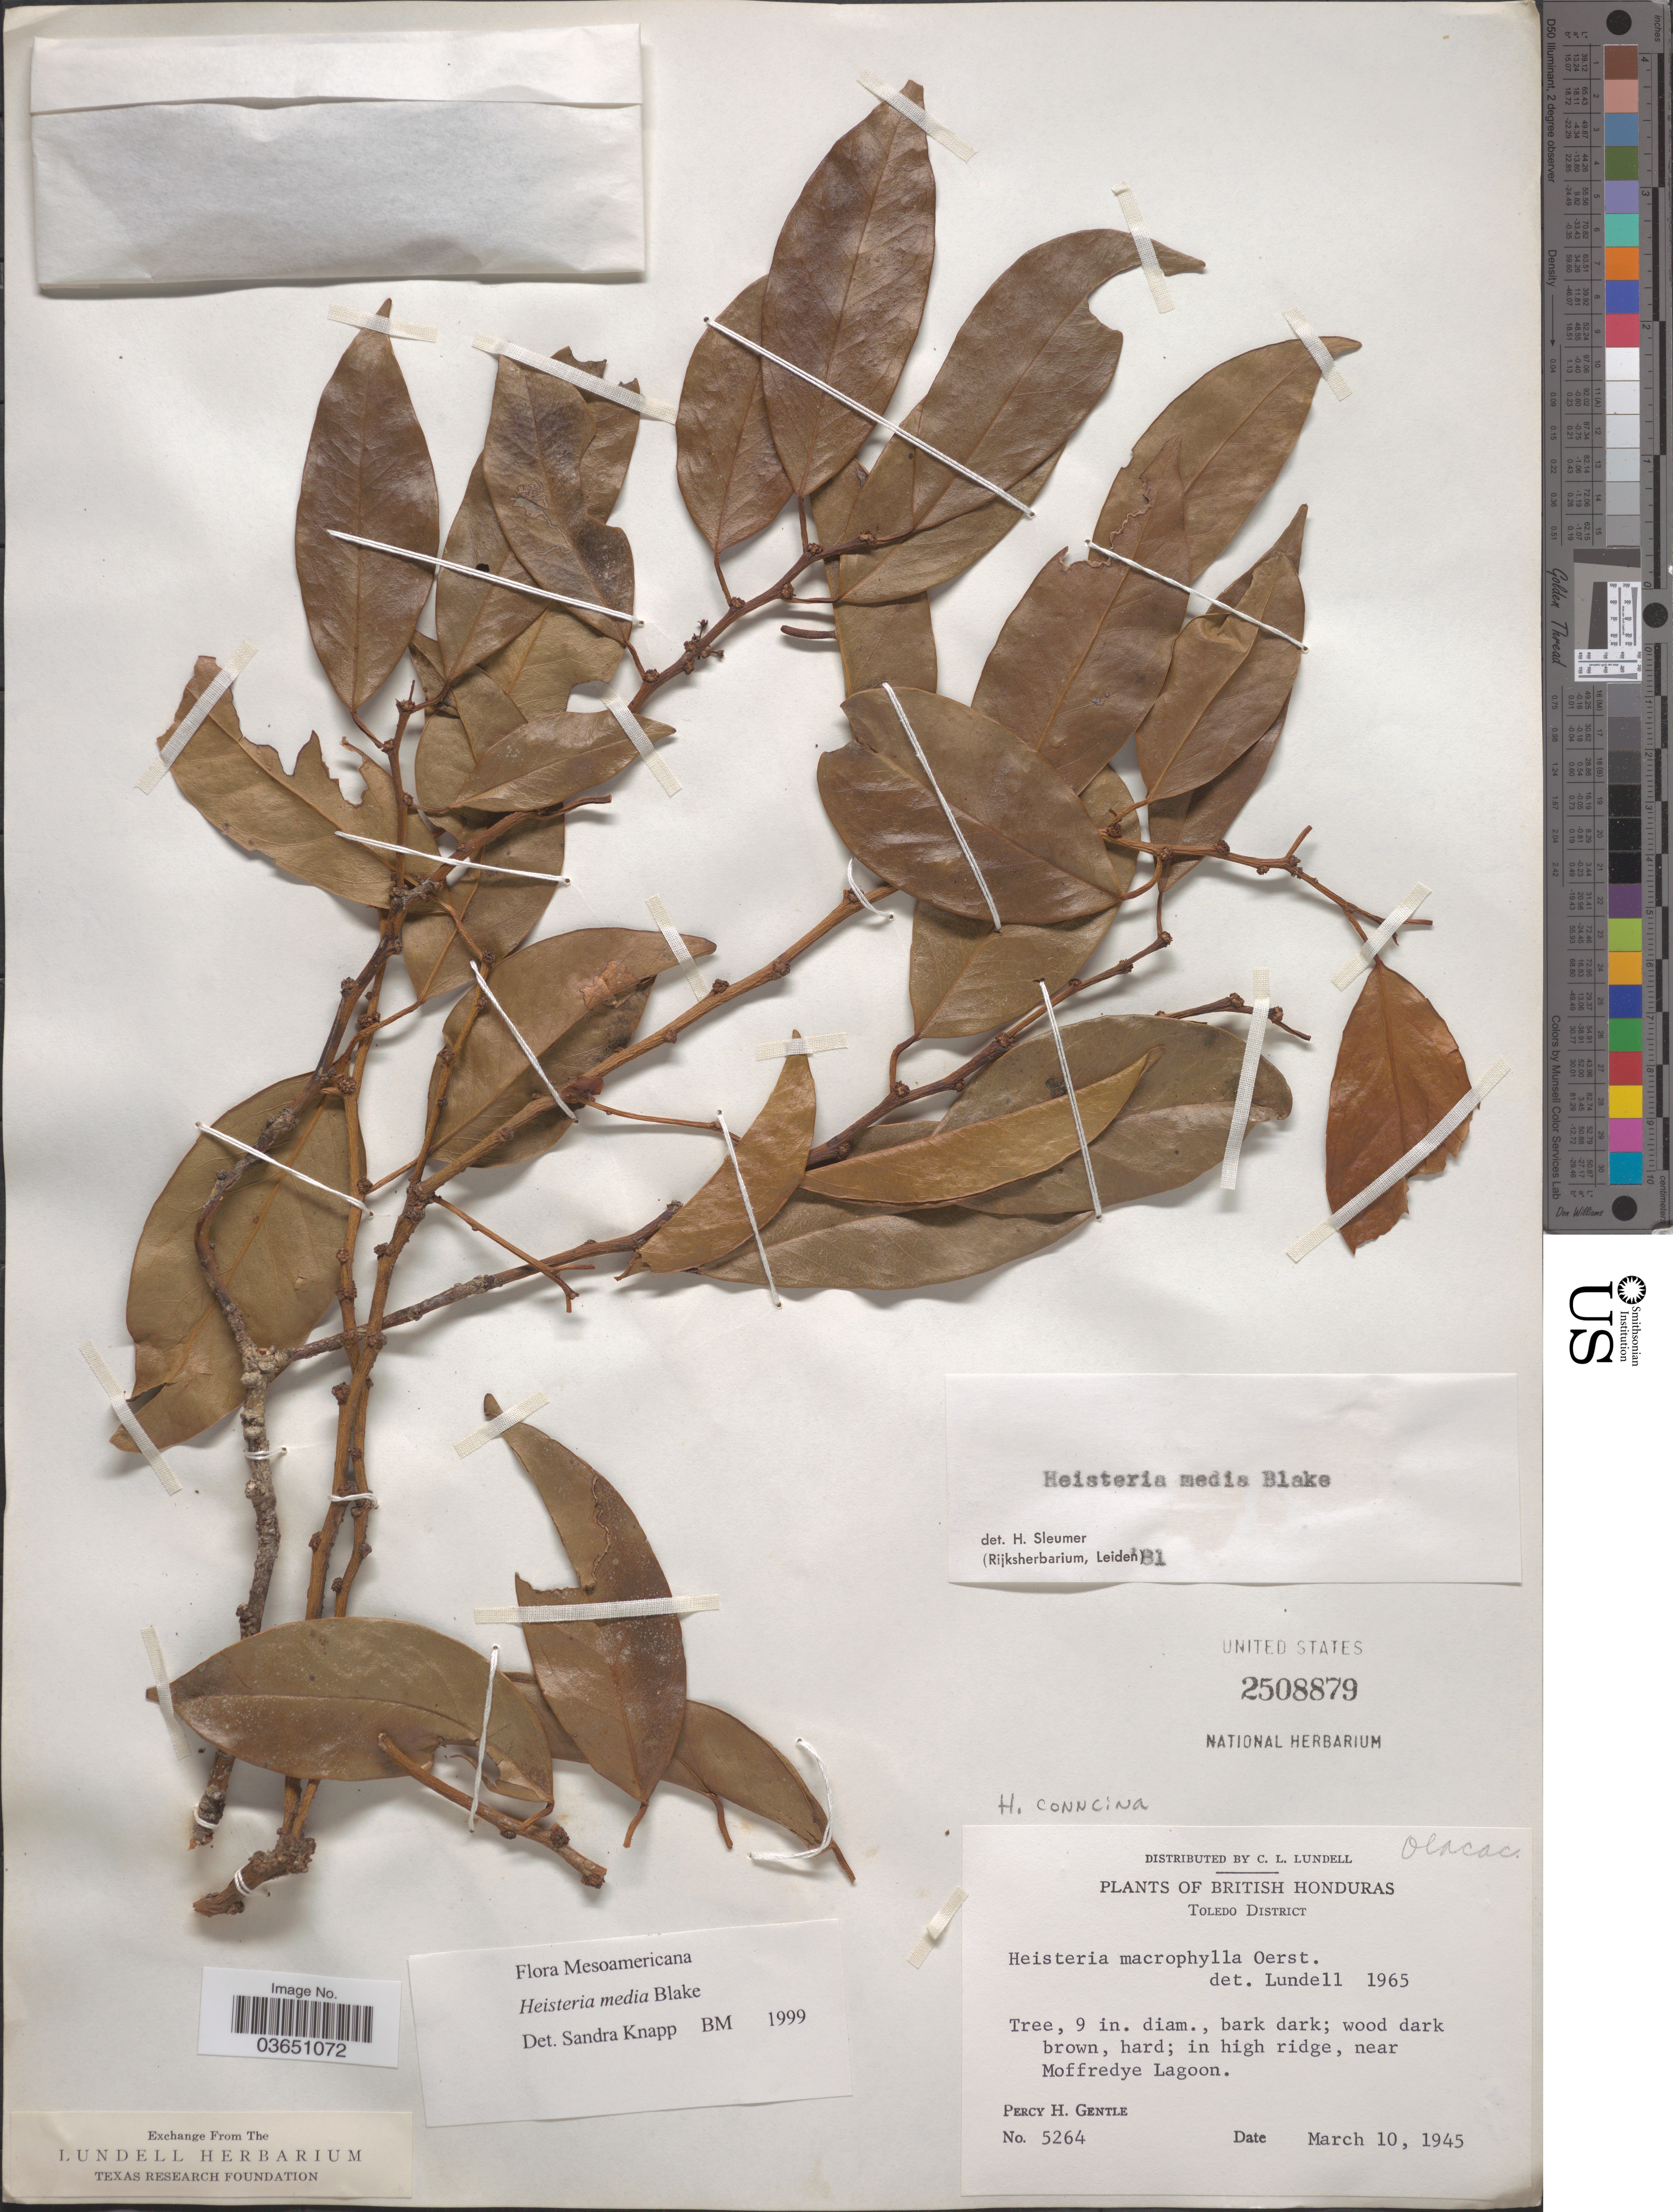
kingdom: Plantae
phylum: Tracheophyta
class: Magnoliopsida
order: Santalales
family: Erythropalaceae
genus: Heisteria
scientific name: Heisteria media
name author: S.F. Blake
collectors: P. H. Gentle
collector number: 5264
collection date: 1945-03-10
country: Belize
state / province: Toledo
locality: British Honduras. Toledo District; in high ridge, near Moffredye Lagoon.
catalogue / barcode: US 2508879